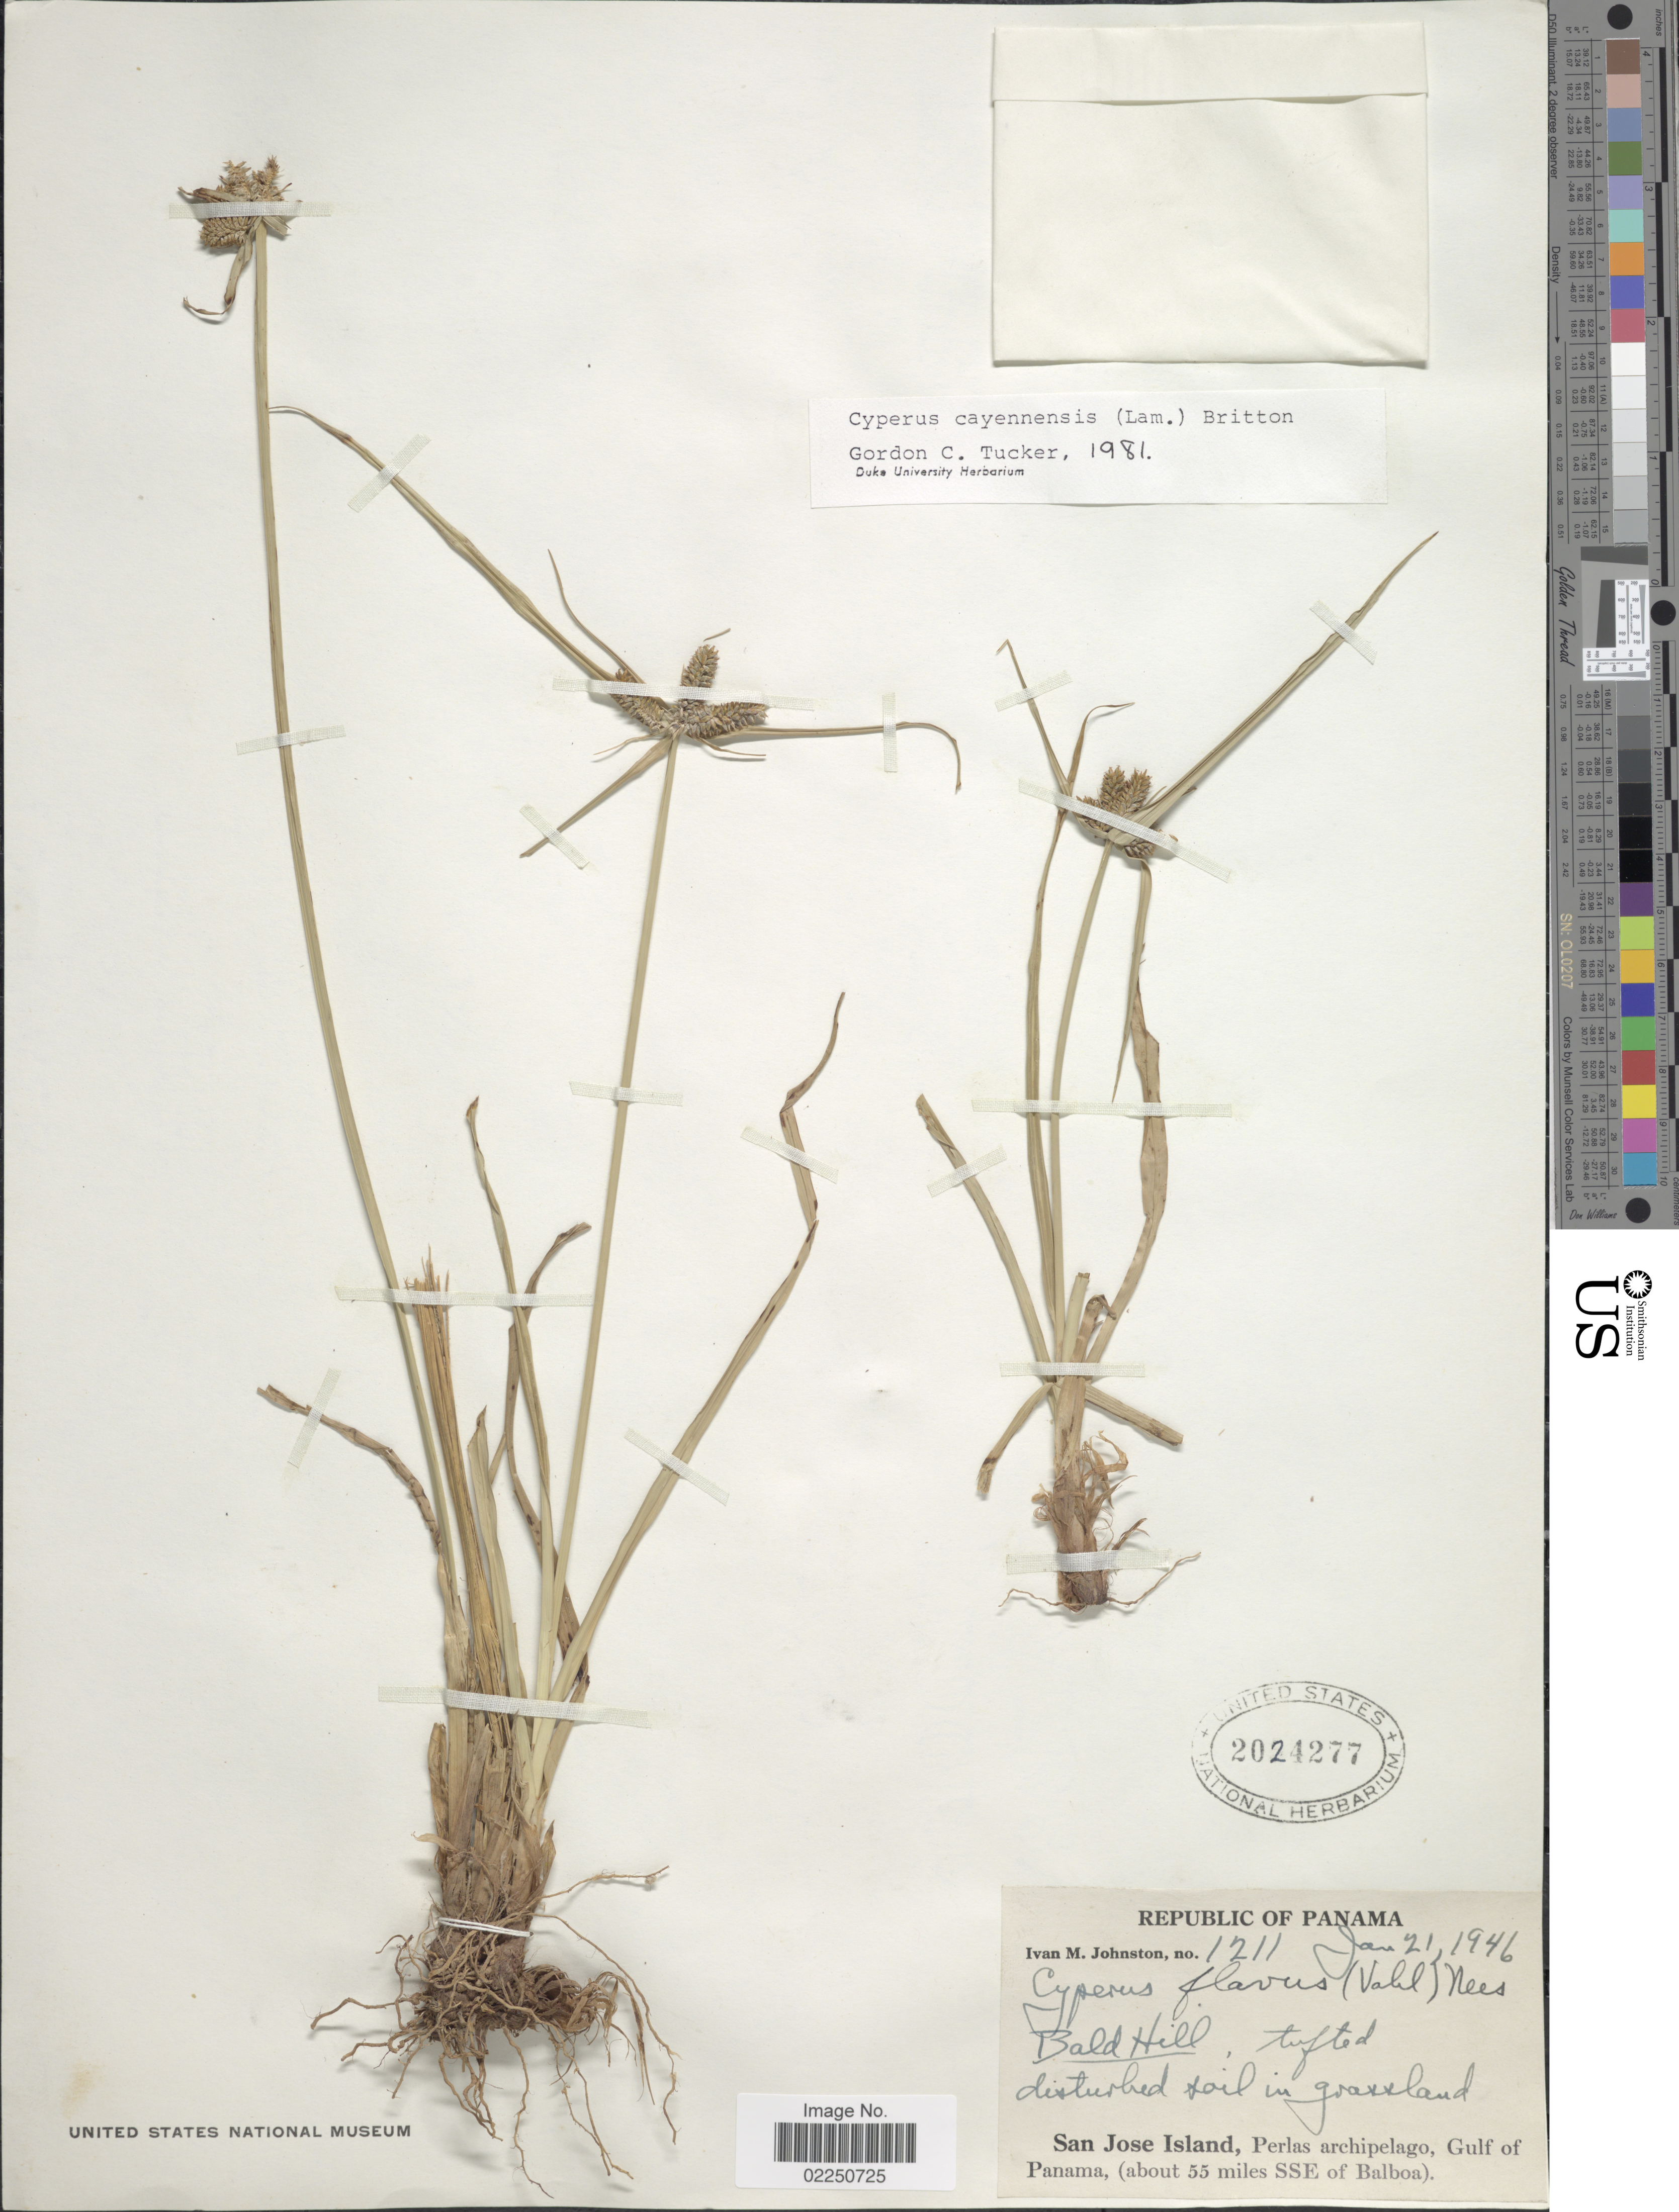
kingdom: Plantae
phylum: Tracheophyta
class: Liliopsida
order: Poales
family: Cyperaceae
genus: Cyperus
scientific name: Cyperus aggregatus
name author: (Willd.) Endl.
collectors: I.M. Johnston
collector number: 1211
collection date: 1946-01-21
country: Panama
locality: Republic of Panama. Bald Hill. San Jose Island, Perlas archipelago, Gulf of Panama, (about 55 miles SSE of Balboa)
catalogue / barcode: US 2024277